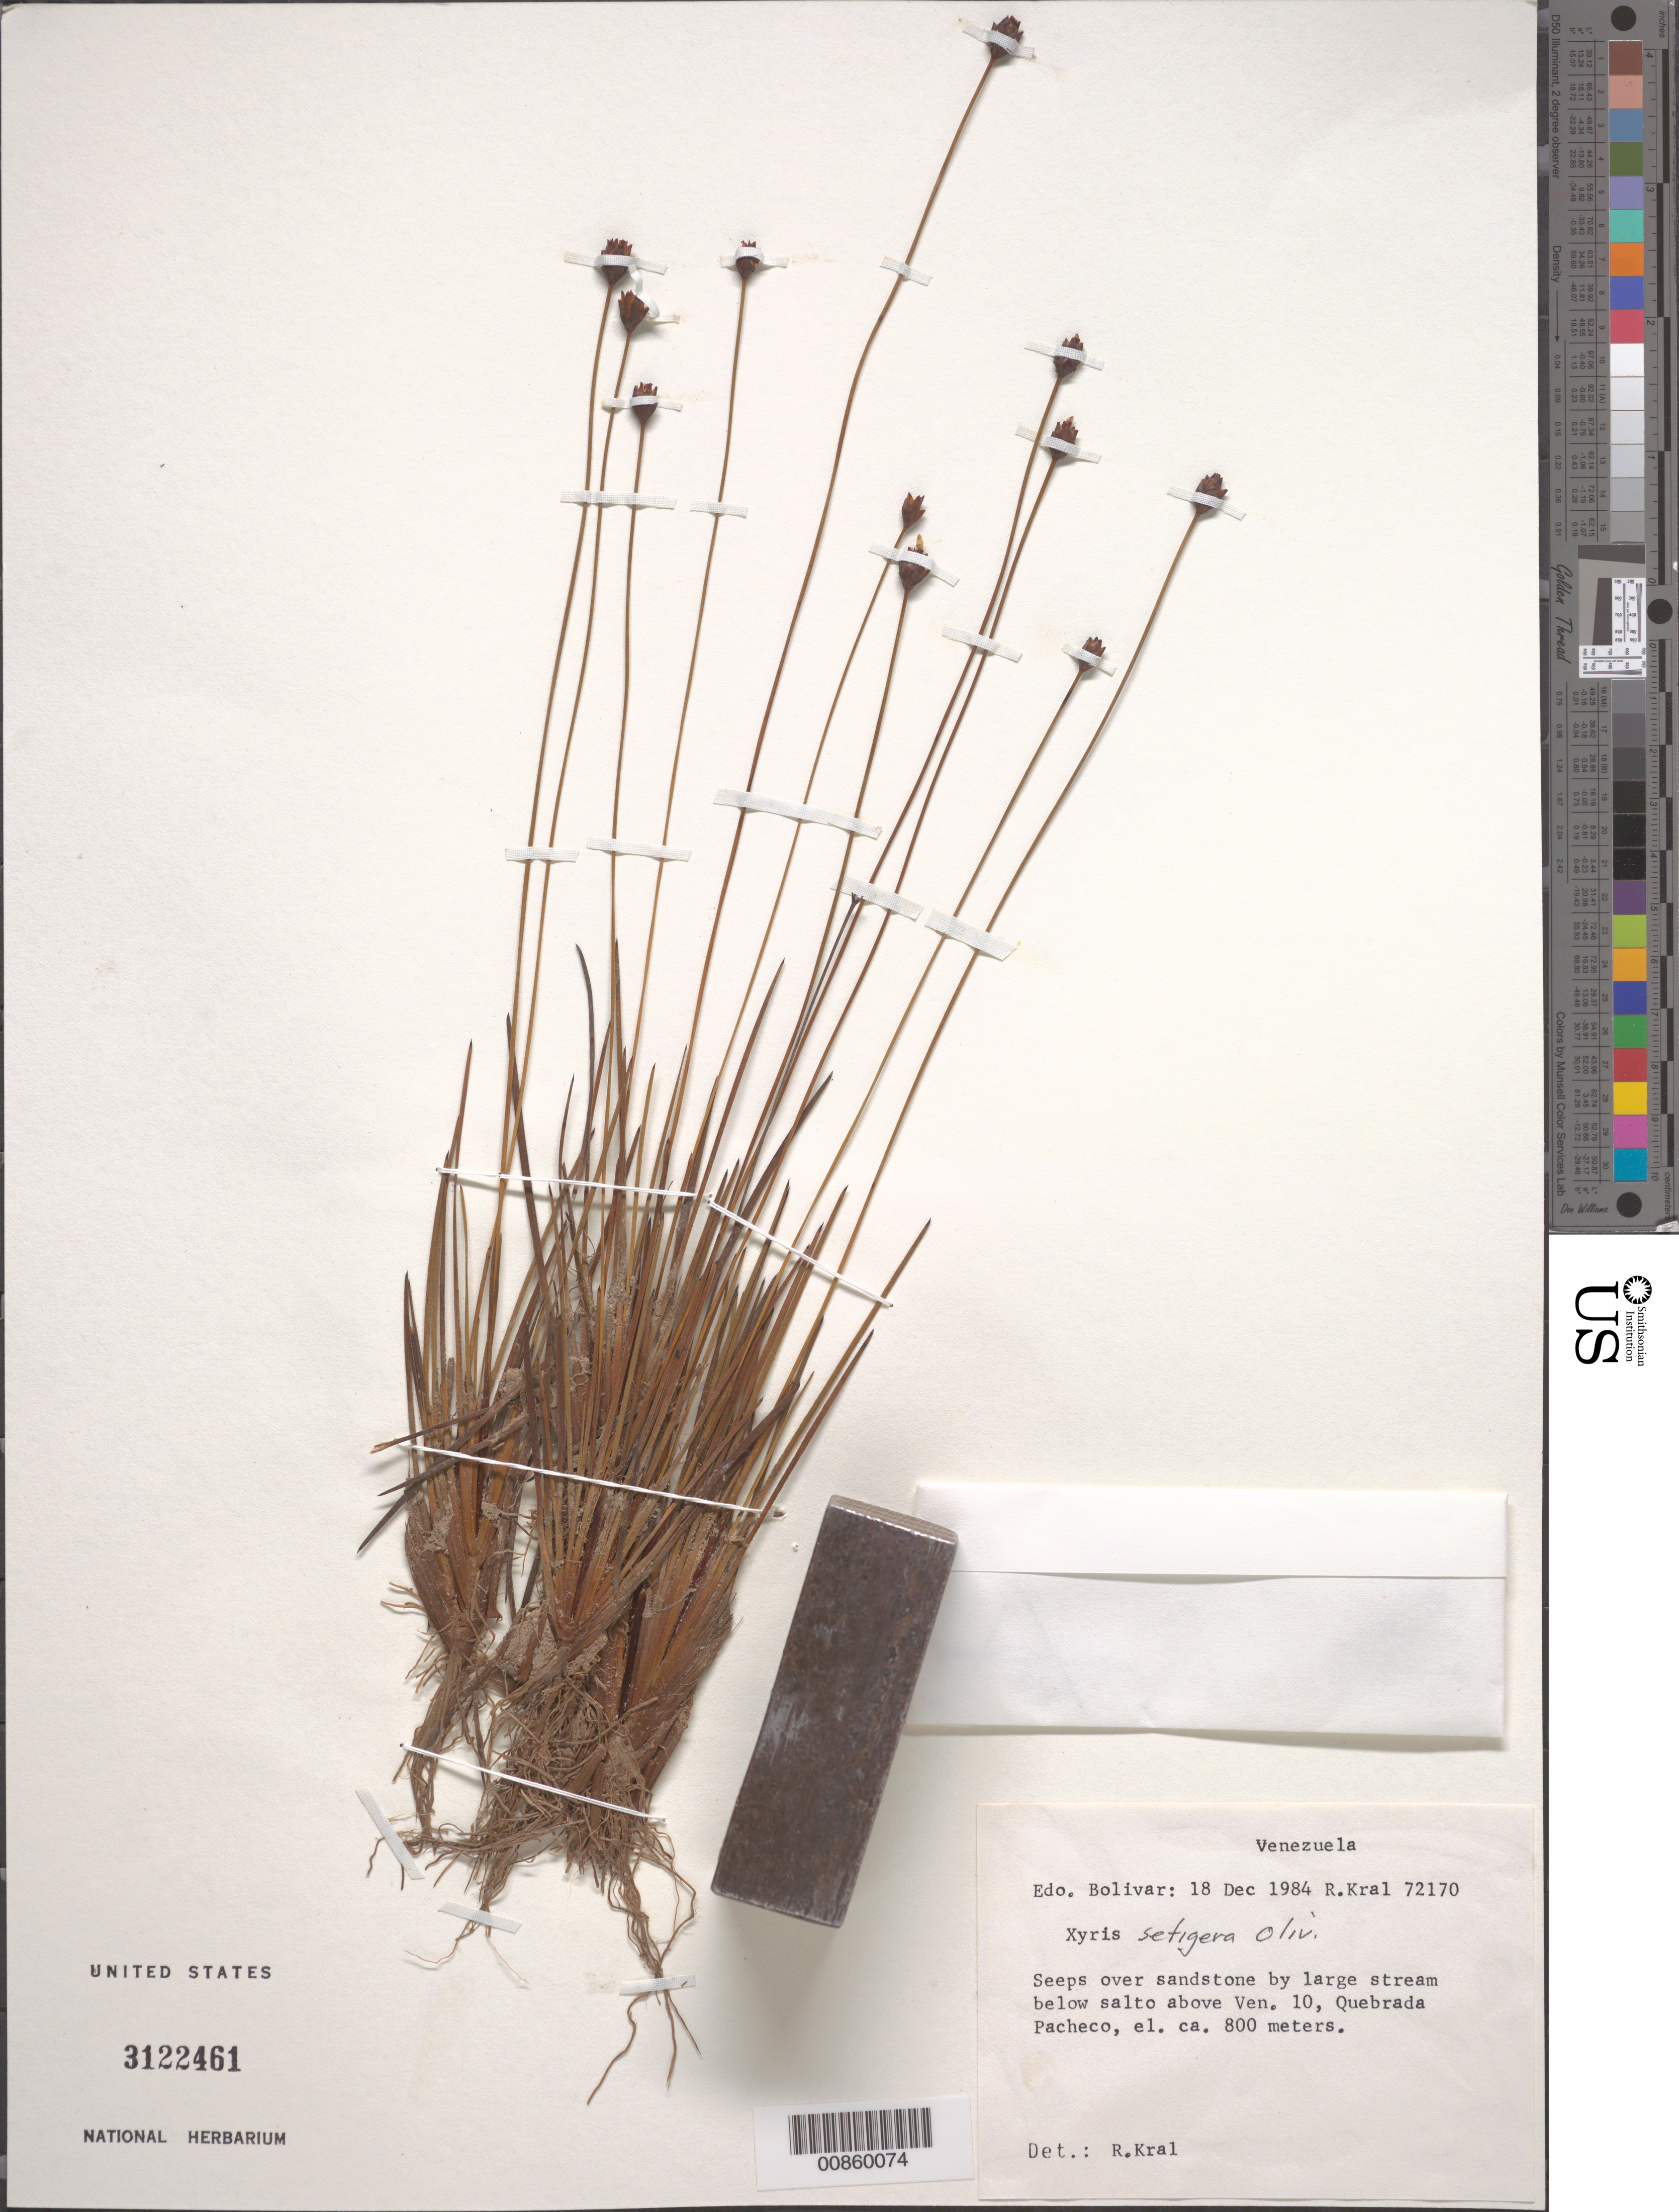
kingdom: Plantae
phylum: Tracheophyta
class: Liliopsida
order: Poales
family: Xyridaceae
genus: Xyris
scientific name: Xyris setigera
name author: Oliv.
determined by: Kral, Robert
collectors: R. Kral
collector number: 72170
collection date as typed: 18-Dec-84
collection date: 1984-12-18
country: Venezuela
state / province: Bolívar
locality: Ven. 10, Quebrada Pacheco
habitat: Seeps over sandstone by large stream.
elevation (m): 800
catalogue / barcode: US 3122461